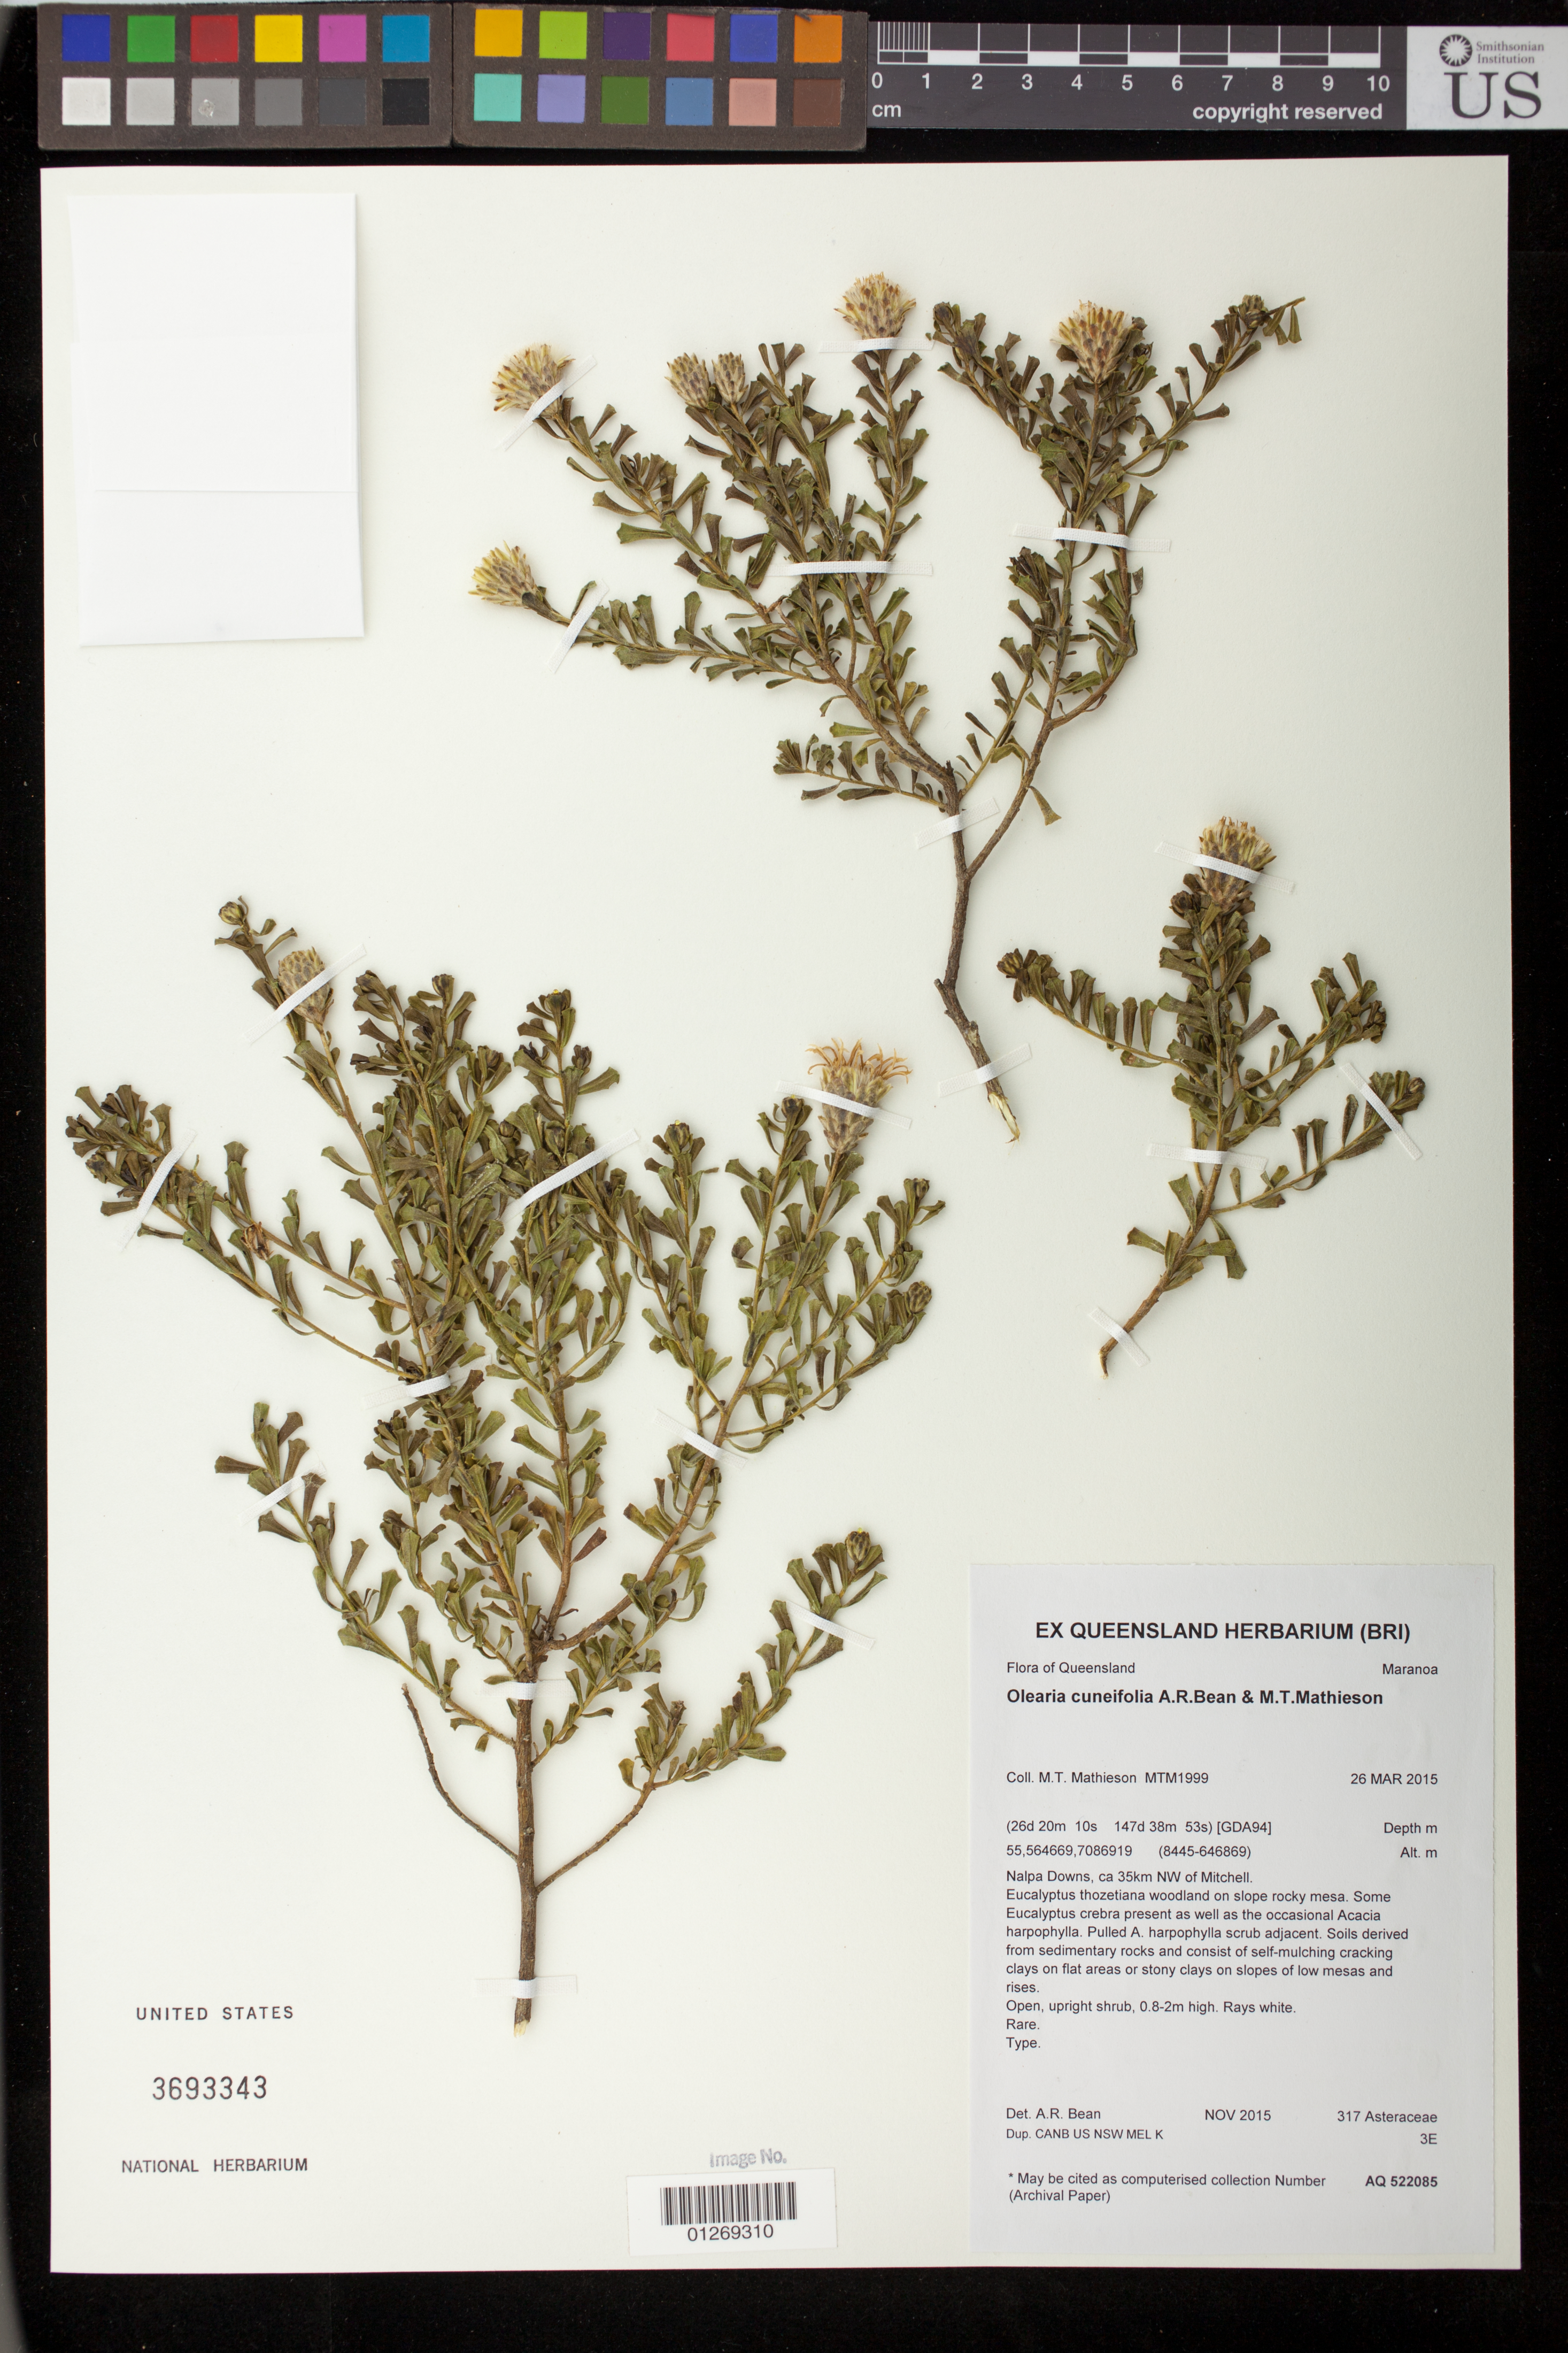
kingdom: Plantae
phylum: Tracheophyta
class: Magnoliopsida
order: Asterales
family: Asteraceae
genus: Olearia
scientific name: Olearia cuneifolia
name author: A.R. Bean & M.T. Mathieson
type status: Isotype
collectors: M. T. Mathieson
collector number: MTM 1999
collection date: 2015-03-26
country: Australia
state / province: Queensland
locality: Nalpa Downs, ca. 35 km NW of Mitchell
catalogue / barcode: US 3693343